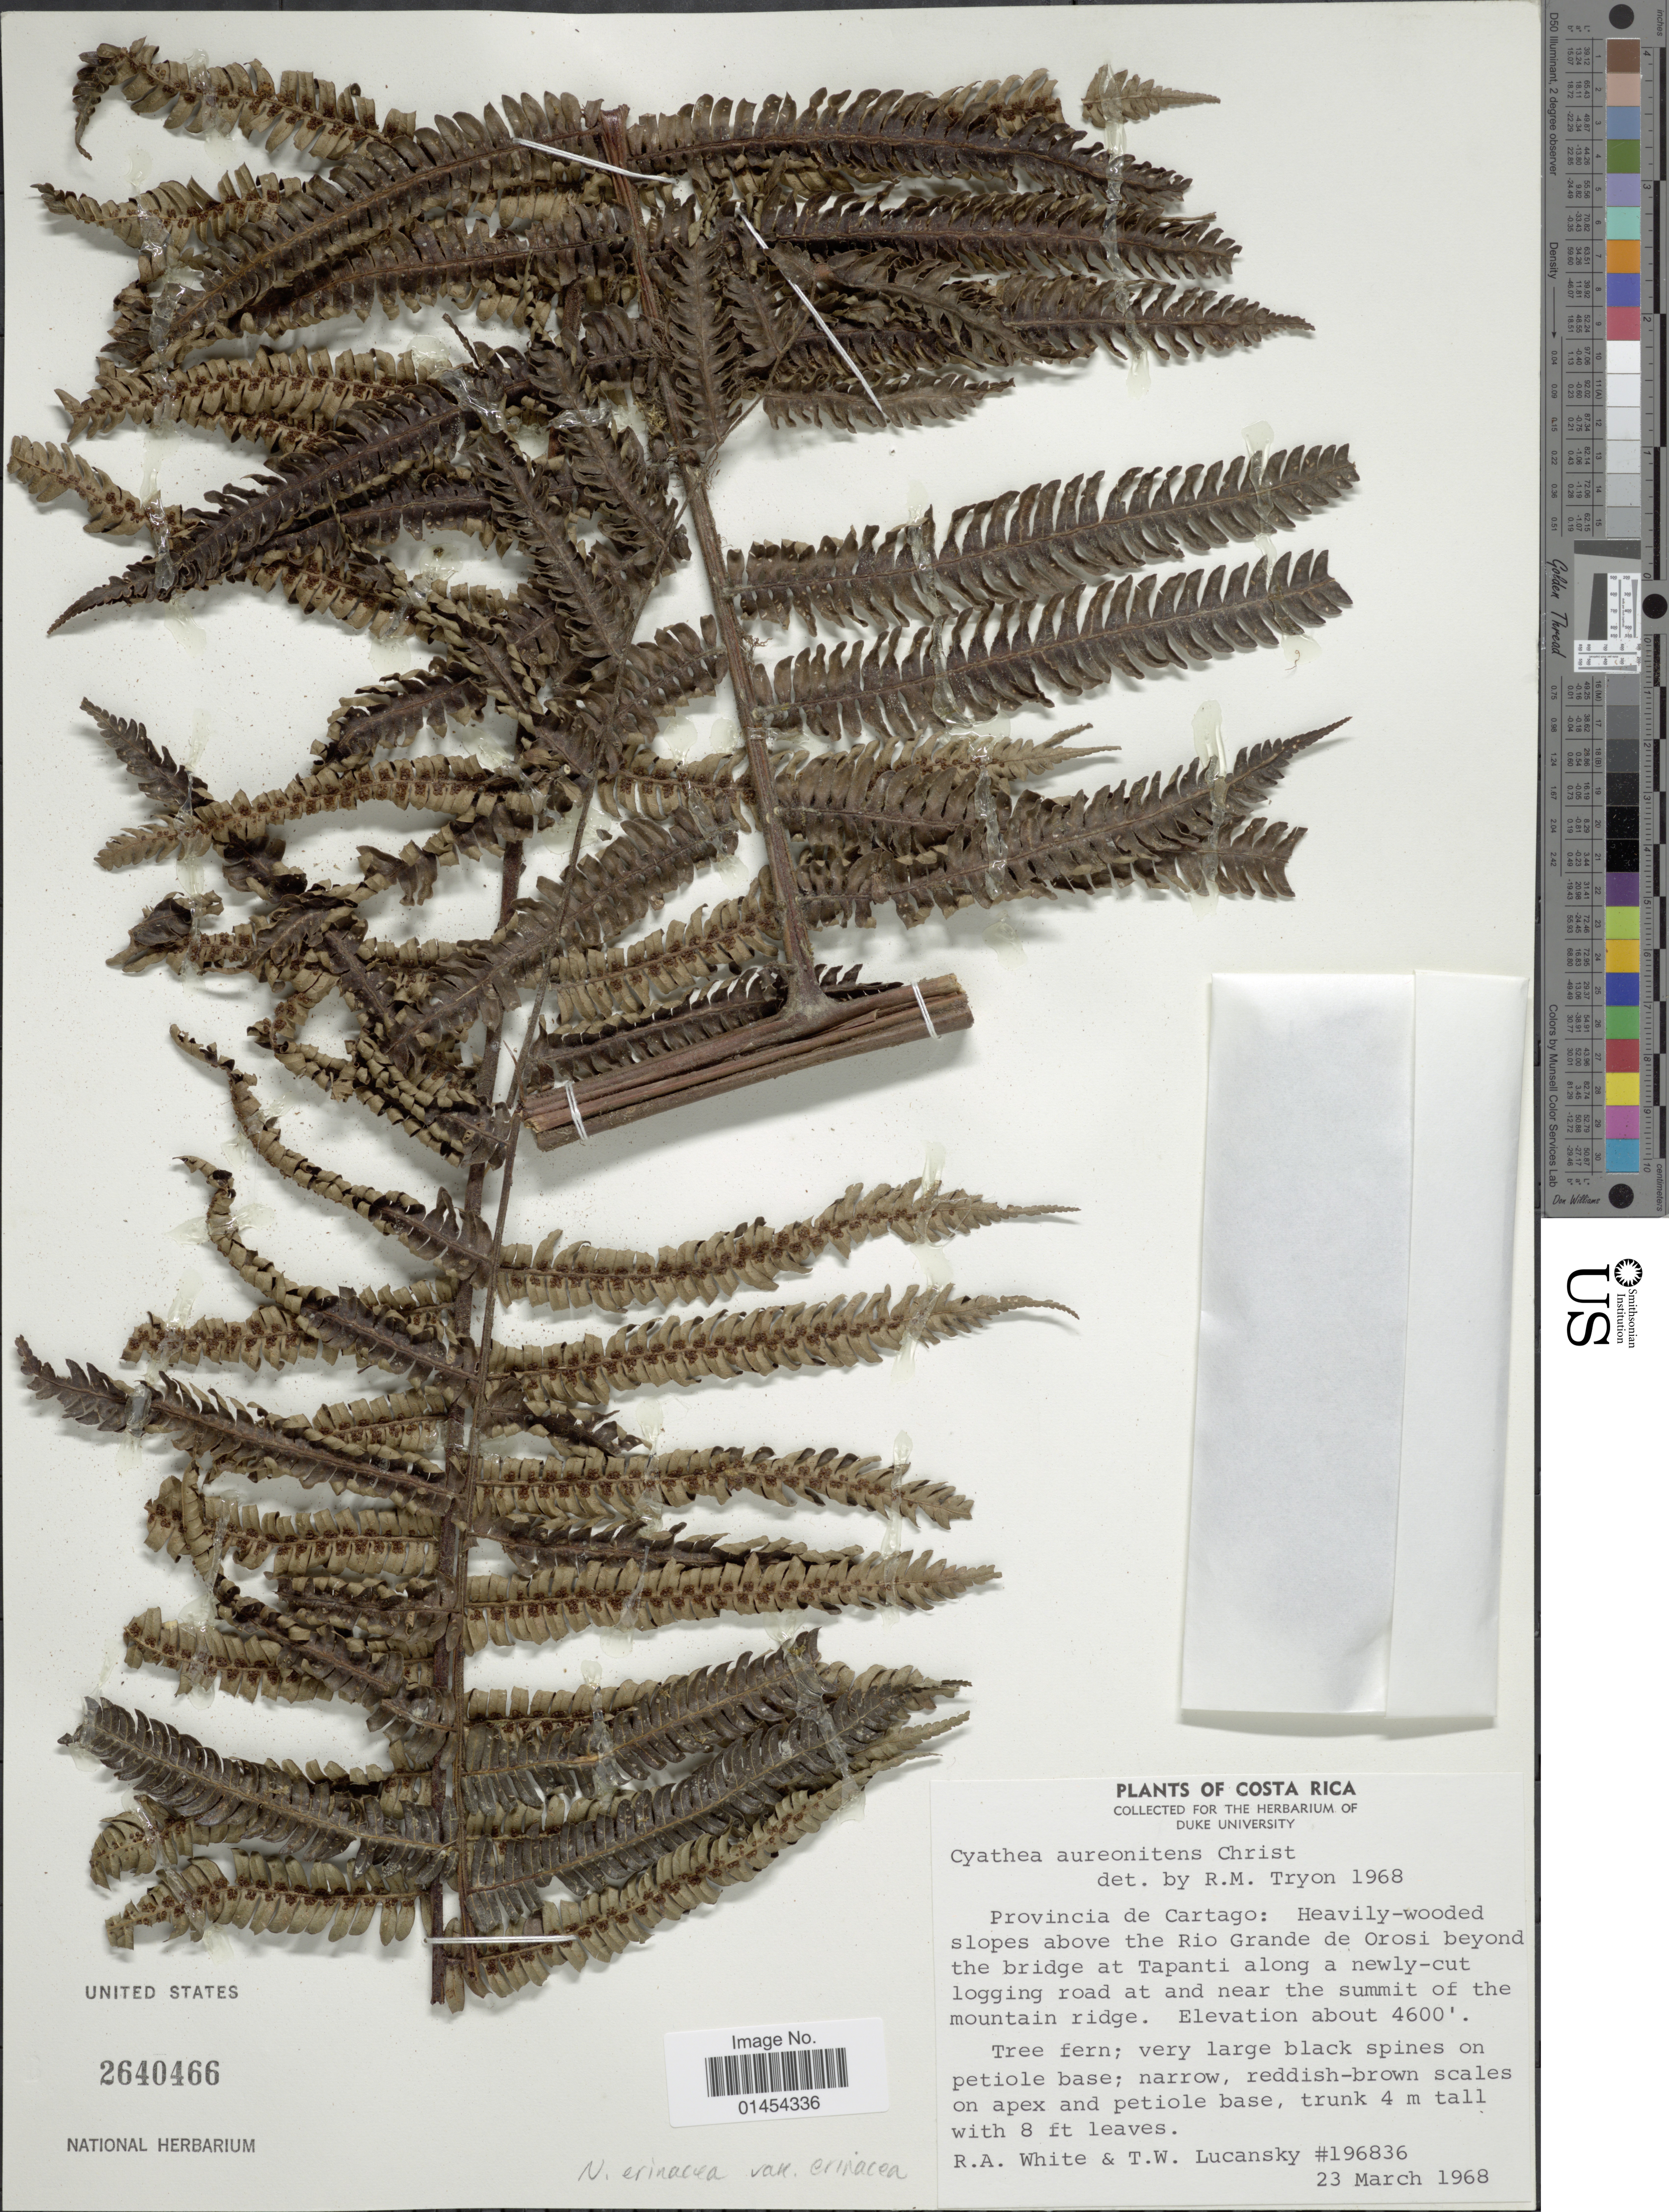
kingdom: Plantae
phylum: Tracheophyta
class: Polypodiopsida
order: Cyatheales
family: Cyatheaceae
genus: Alsophila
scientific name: Alsophila erinacea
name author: (H. Karst.) D.S. Conant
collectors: R. A. White & T. Lucansky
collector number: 196836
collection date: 1968-03-23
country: Costa Rica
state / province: Cartago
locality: Heavily-wooded slopes above the Rio Grande de Orosi beyond the bridge at Tapanti along a newly-cut logging road at and near the summit of the mountain ridge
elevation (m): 1402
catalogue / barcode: US 2640466